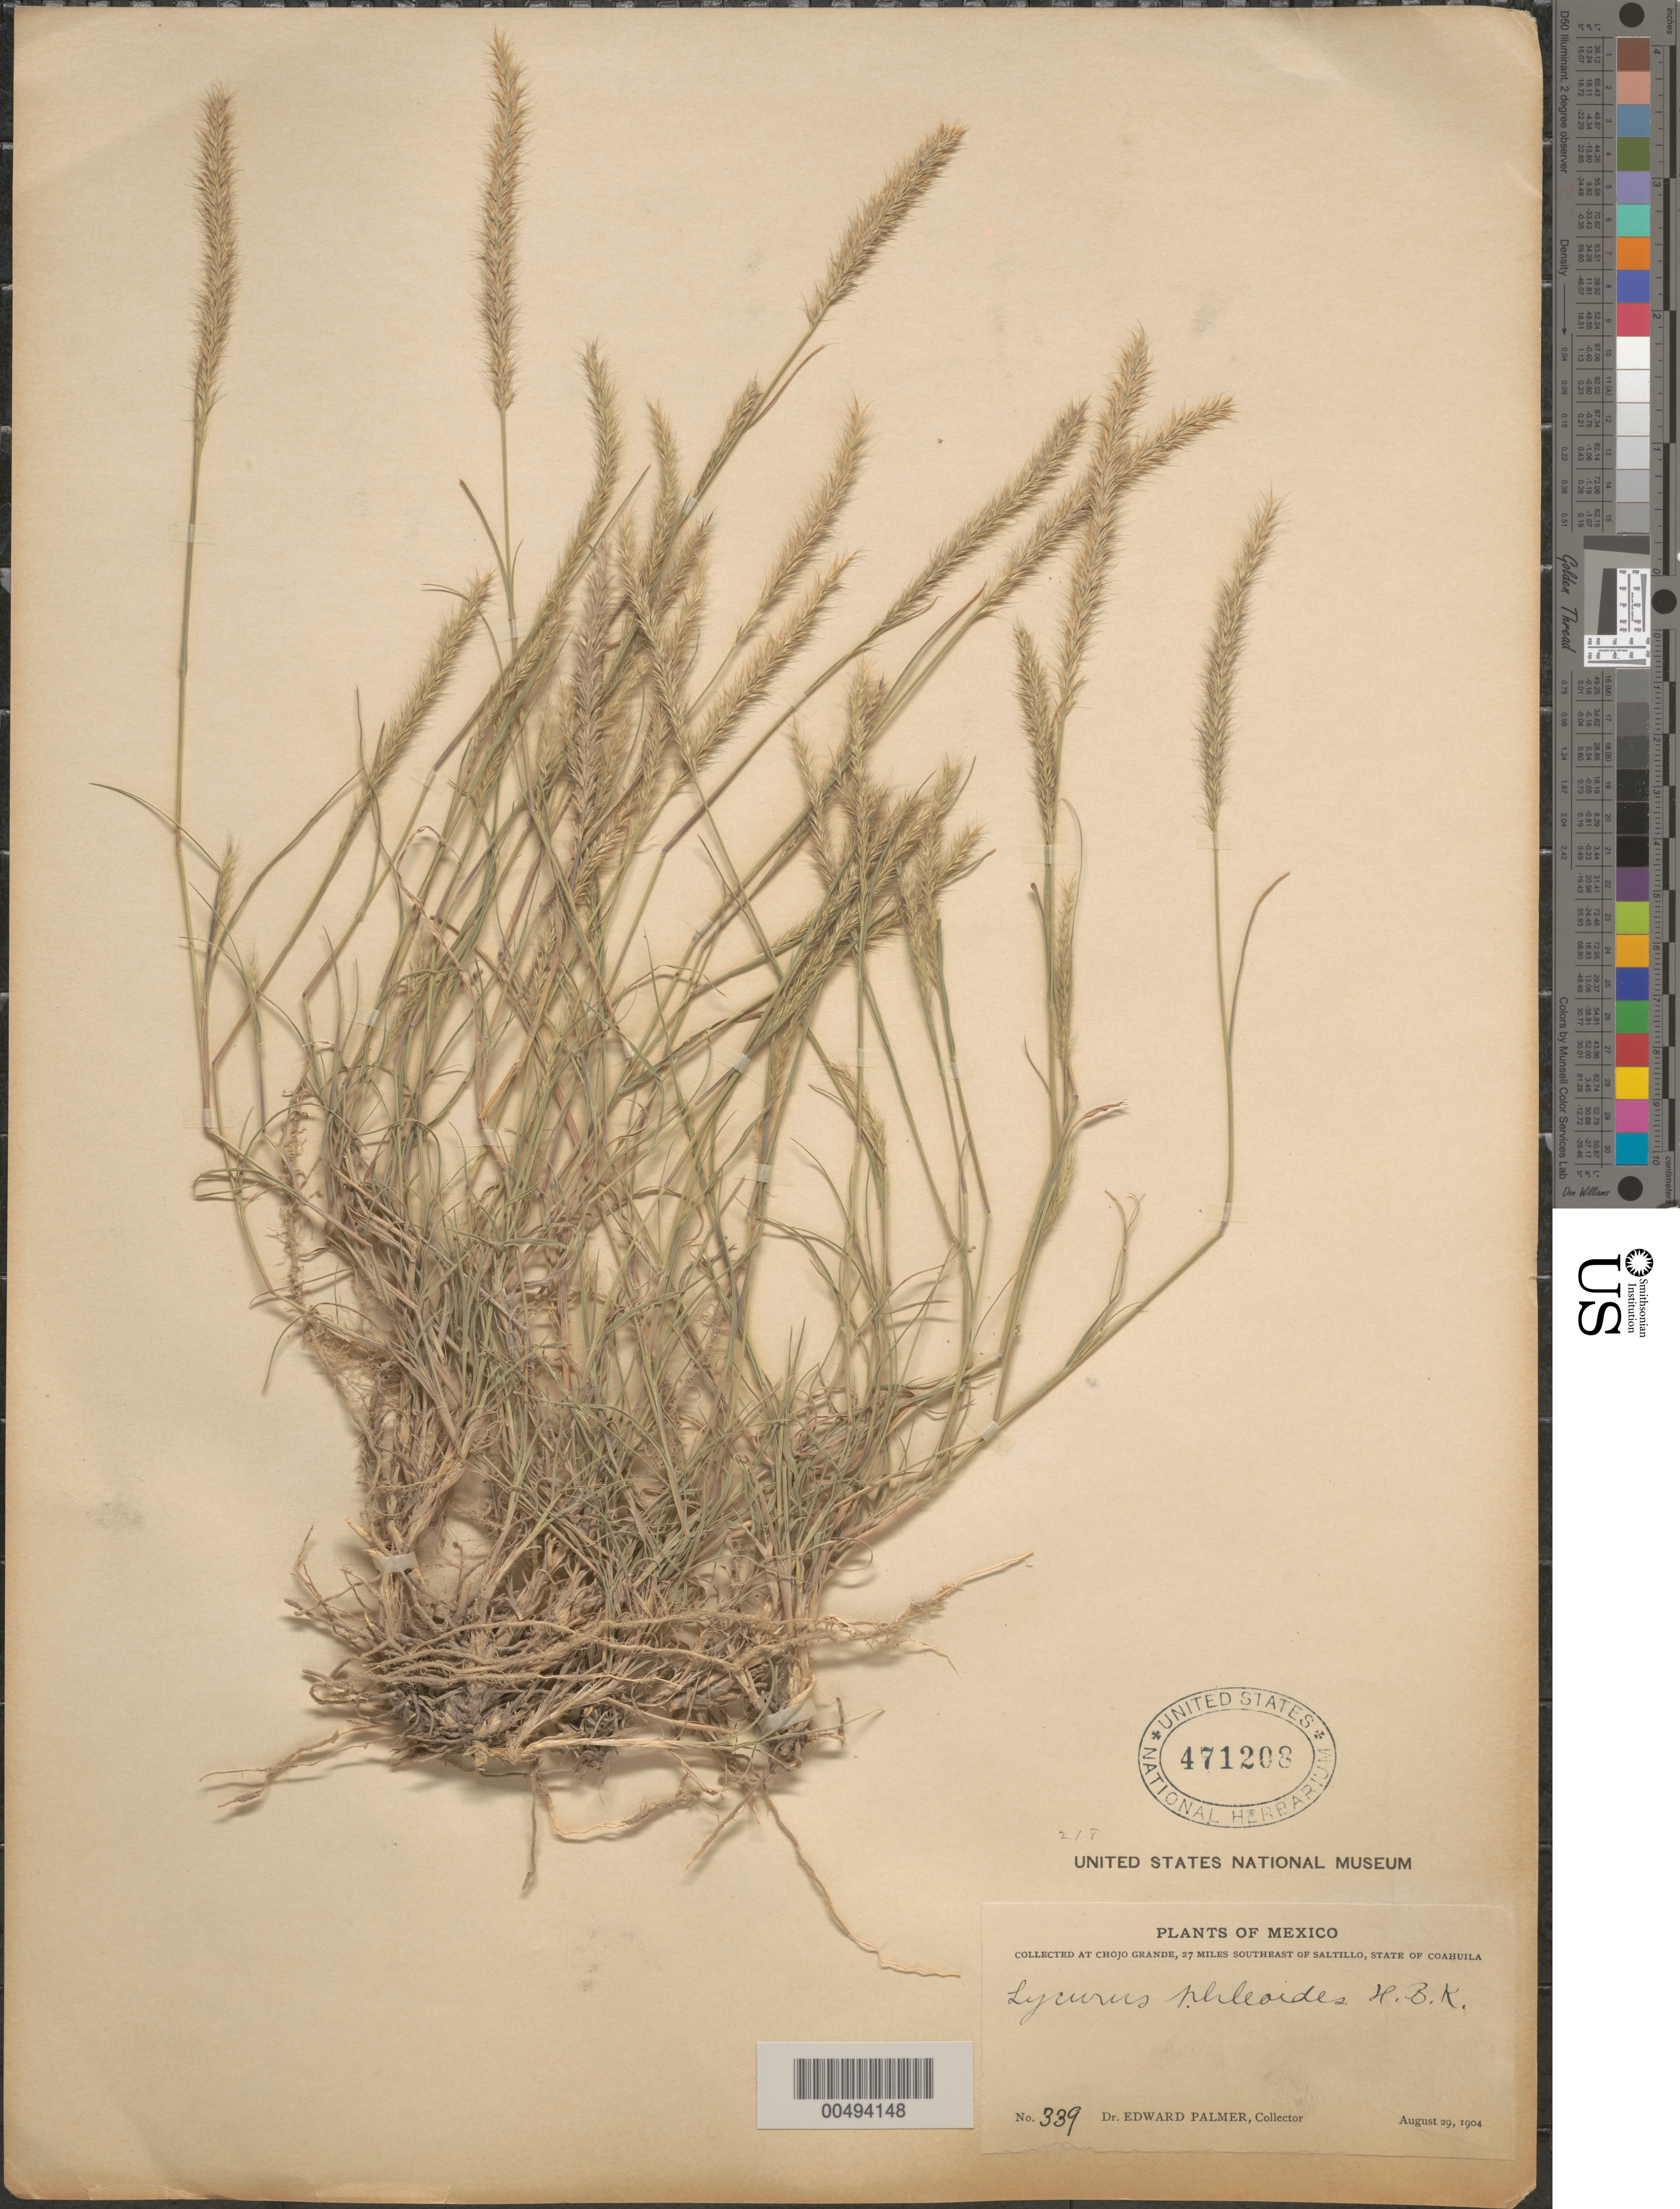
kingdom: Plantae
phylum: Tracheophyta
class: Liliopsida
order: Poales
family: Poaceae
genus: Lycurus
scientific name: Lycurus phleoides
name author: Kunth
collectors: E. Palmer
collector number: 339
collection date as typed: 29 Aug 1904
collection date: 1904-08-29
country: Mexico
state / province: Coahuila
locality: At Chojo Grande, 27 mi SE of Saltillo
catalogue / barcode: US 471208